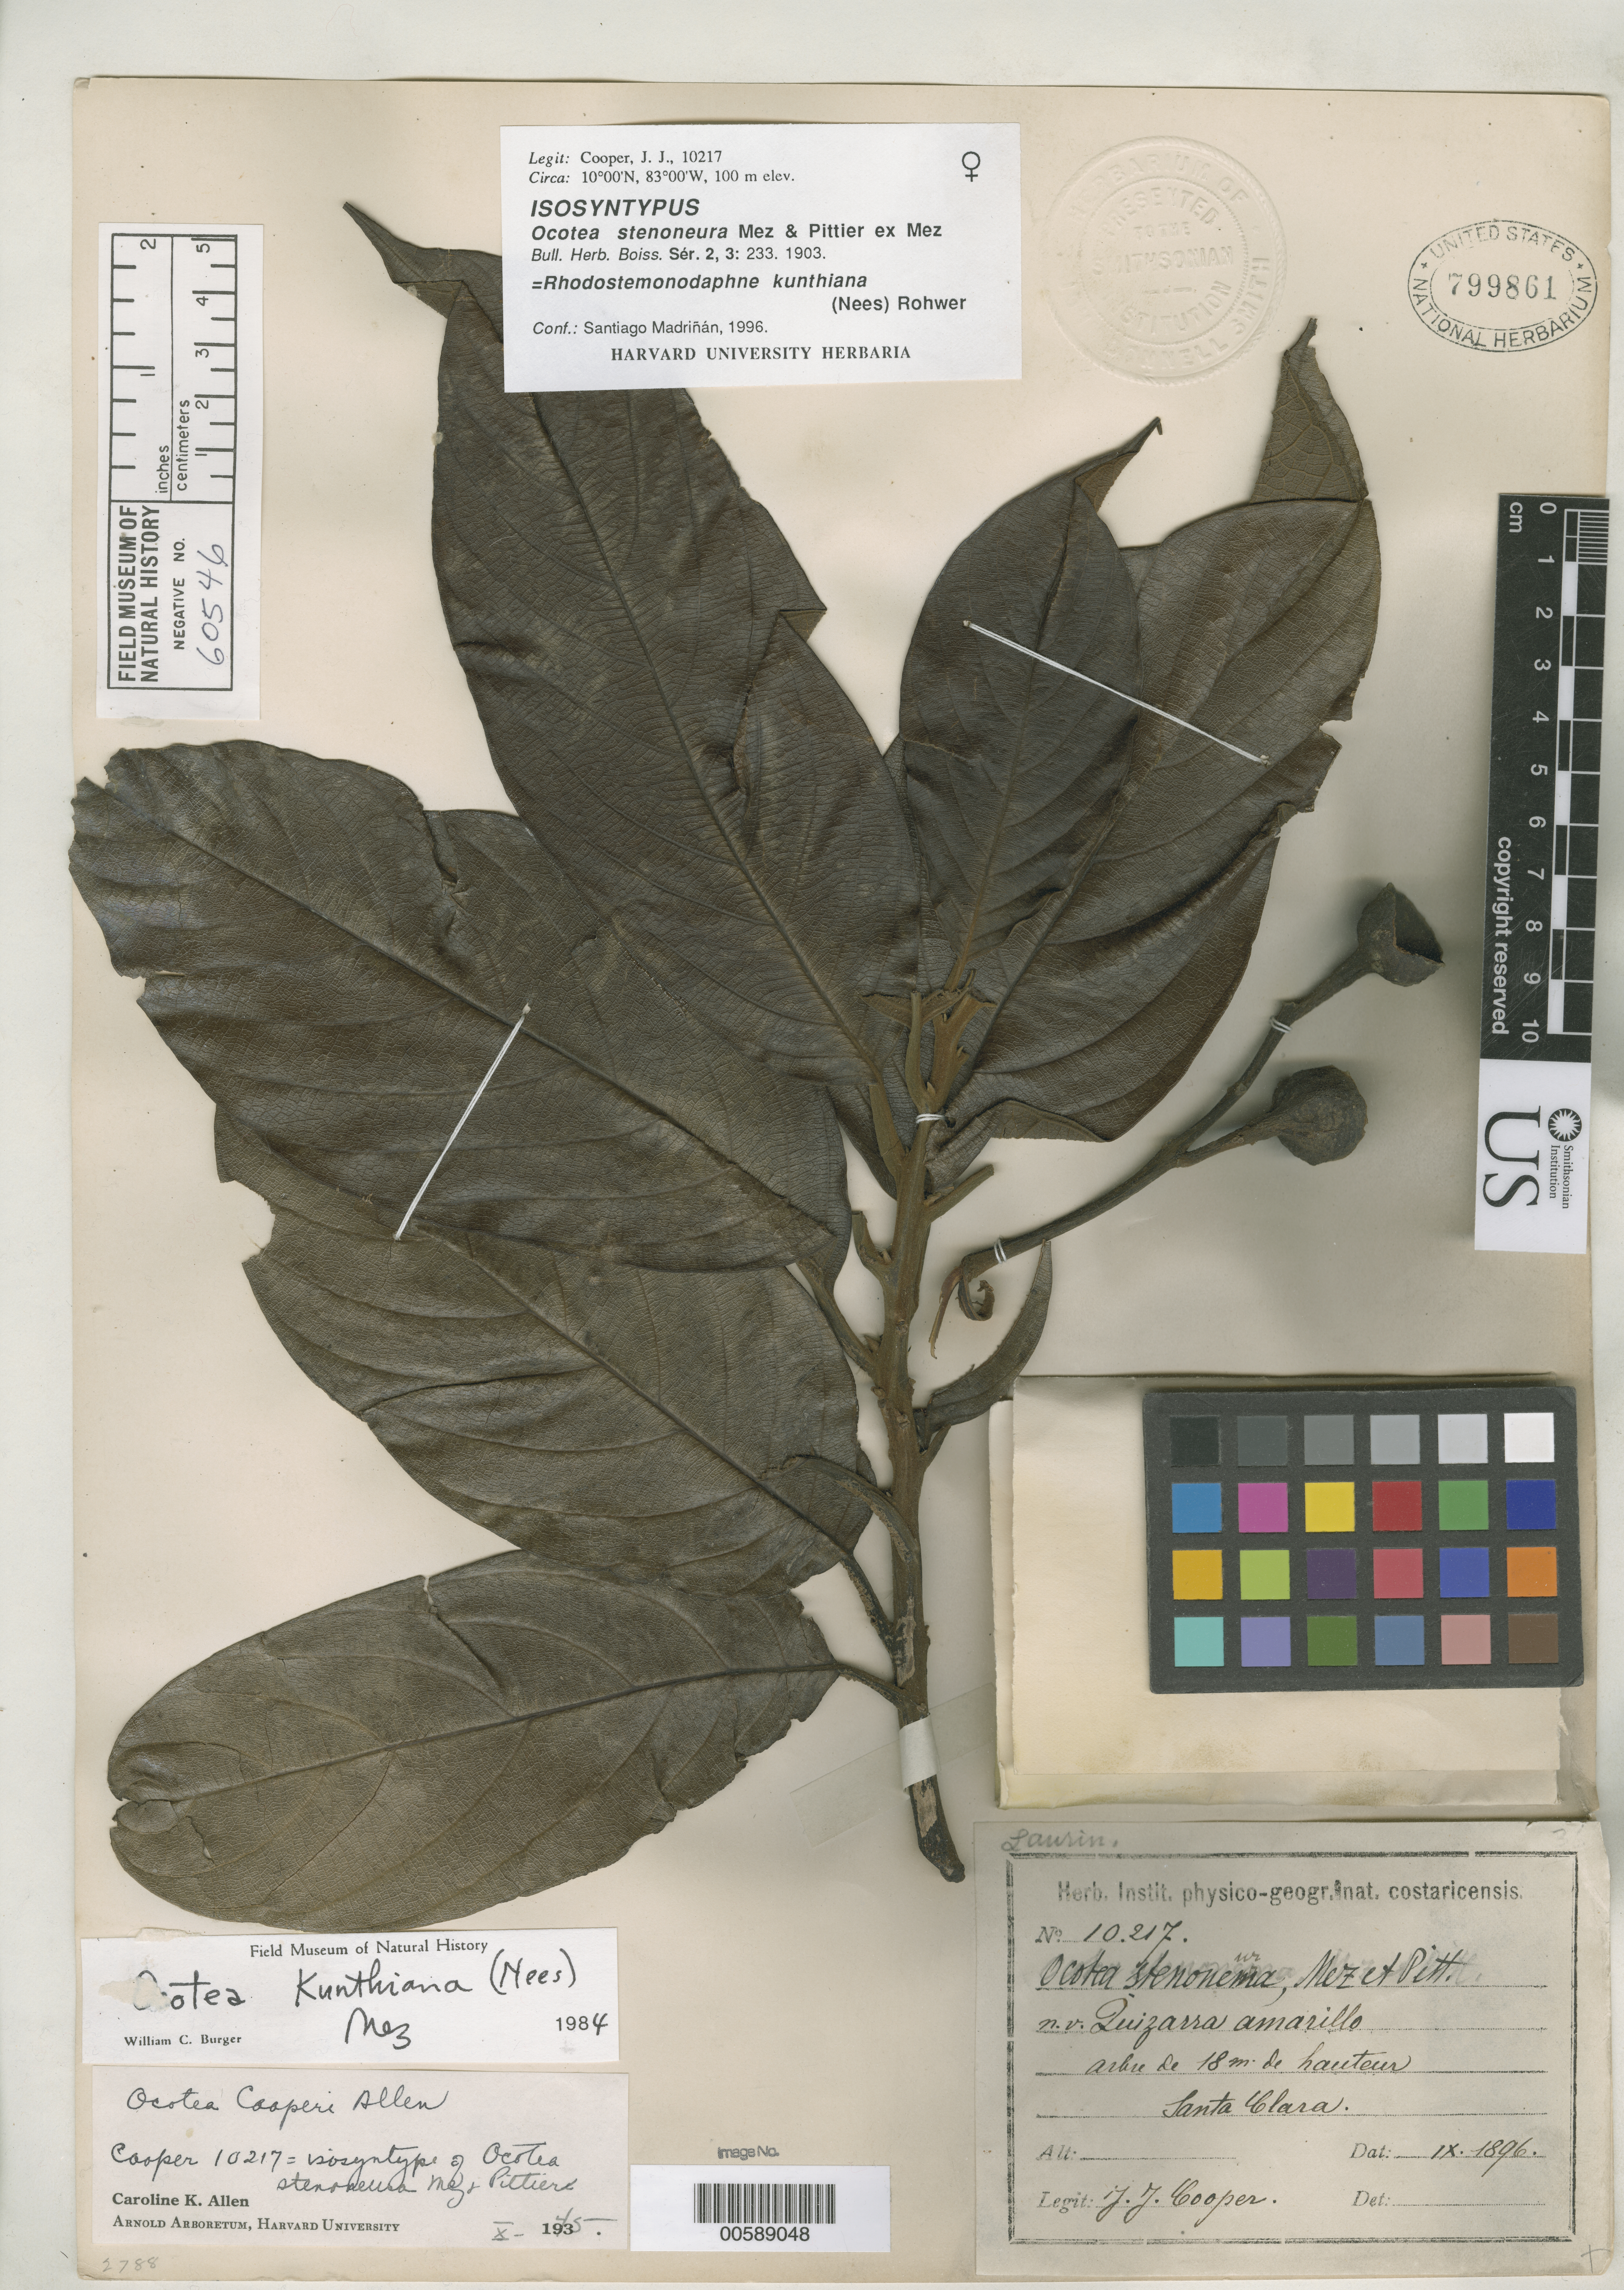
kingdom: Plantae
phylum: Tracheophyta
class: Magnoliopsida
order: Laurales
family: Lauraceae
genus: Ocotea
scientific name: Ocotea stenoneura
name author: Mez & Pittier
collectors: J. J. Cooper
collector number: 10217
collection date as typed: Sep 1896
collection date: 1896-09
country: Costa Rica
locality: Santa Clara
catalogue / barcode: US 799861